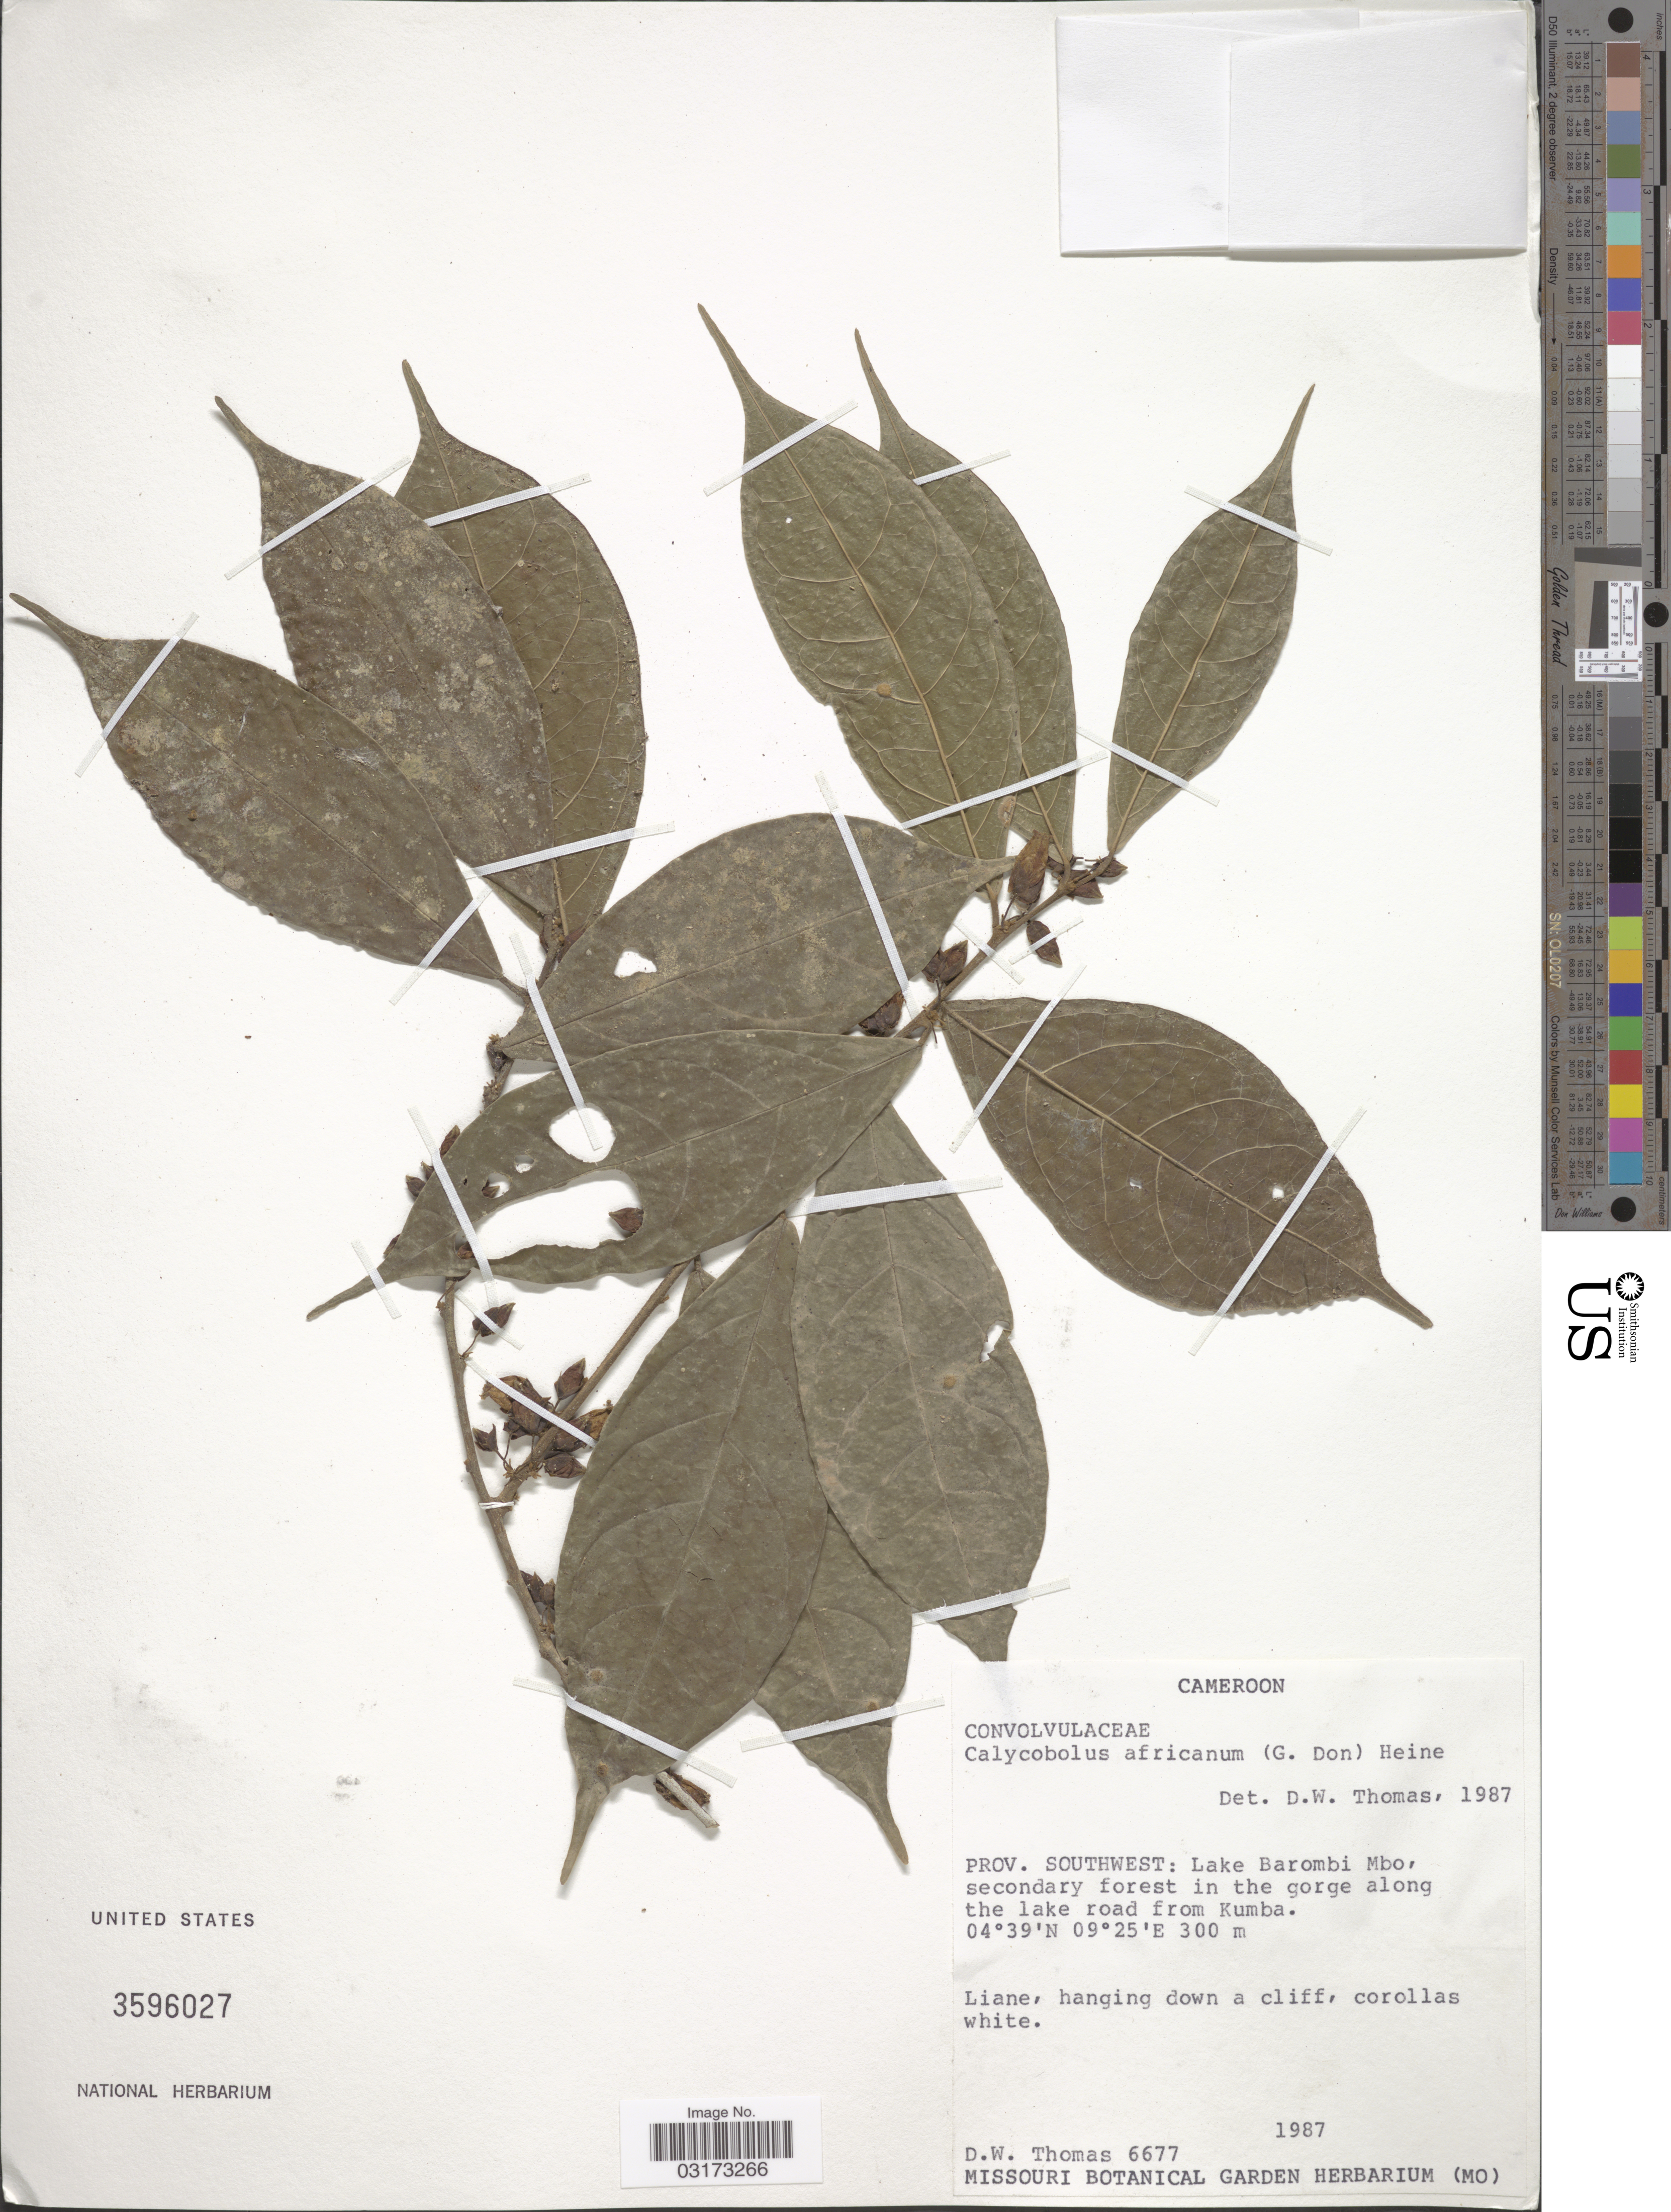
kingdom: Plantae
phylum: Tracheophyta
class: Magnoliopsida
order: Solanales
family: Convolvulaceae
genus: Calycobolus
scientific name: Calycobolus africanus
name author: (G. Don) Heine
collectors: D. W. Thomas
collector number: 6677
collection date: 1987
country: Cameroon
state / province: Sud-Ouest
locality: Prov. Southwest: Lake Barombi Mbo, secondary forest in the gorge along the lake road from Kumba.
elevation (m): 300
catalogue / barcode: US 3596027